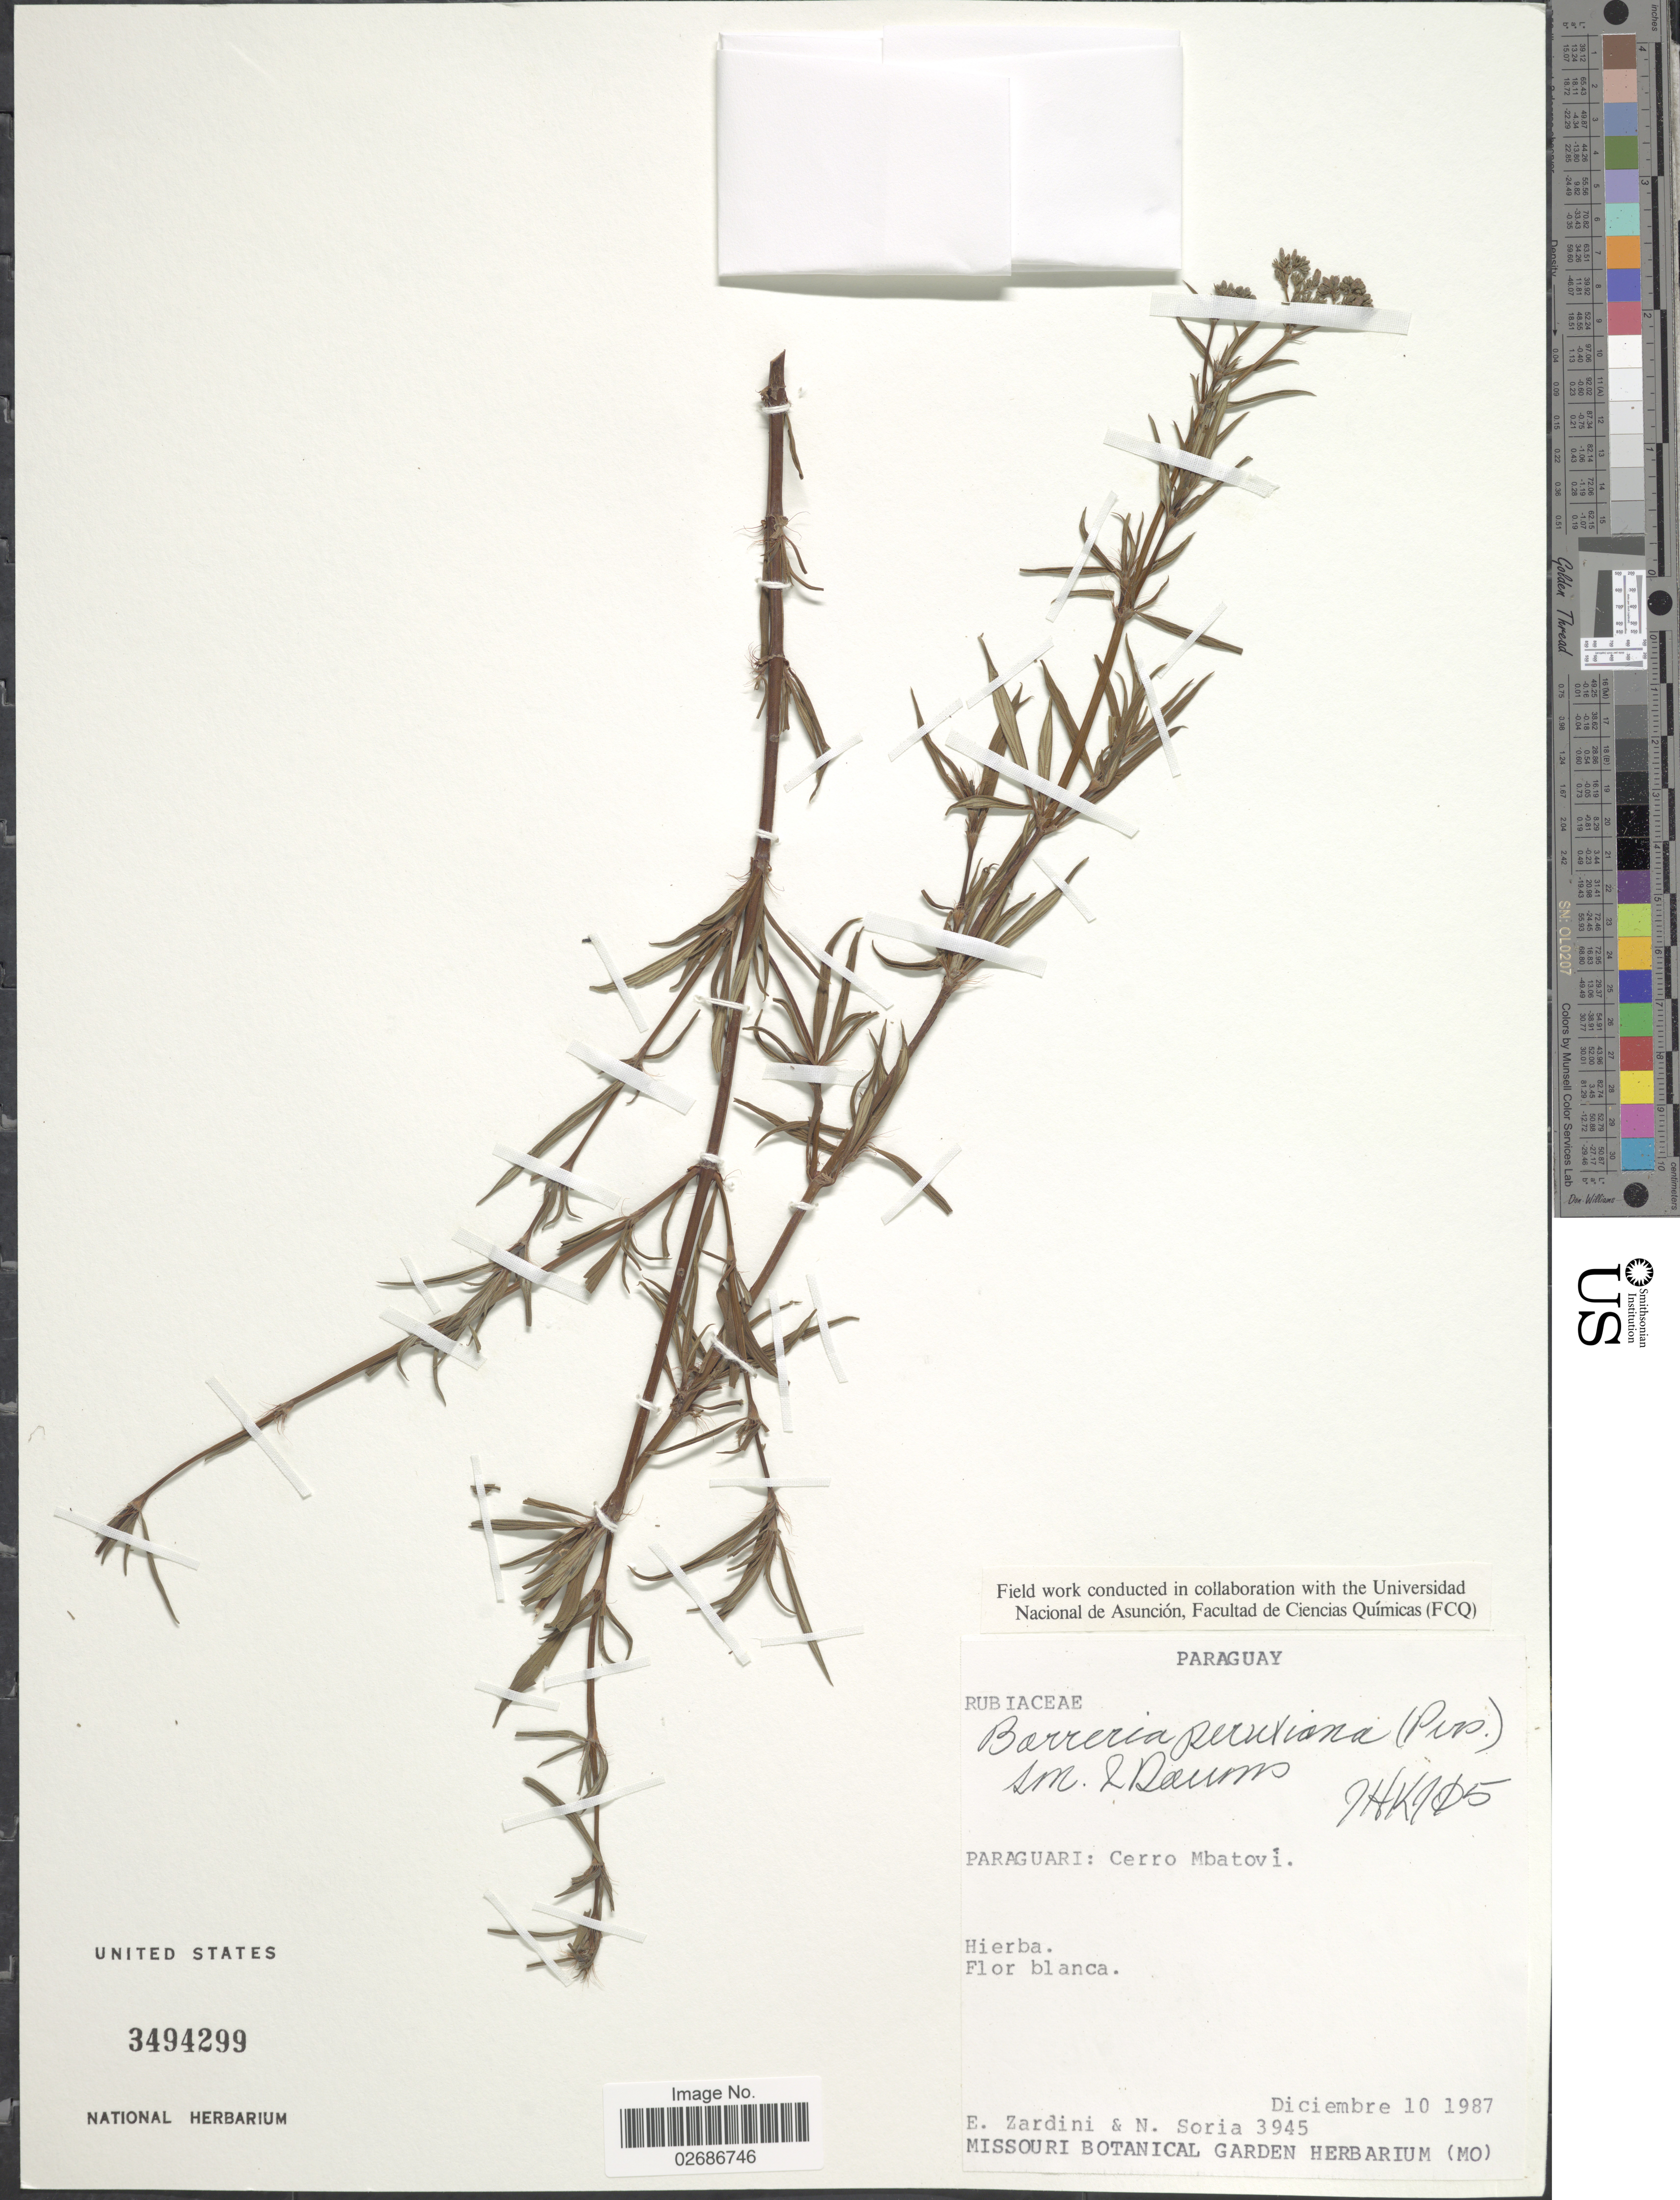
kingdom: Plantae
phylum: Tracheophyta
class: Magnoliopsida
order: Gentianales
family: Rubiaceae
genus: Borreria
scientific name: Borreria peruviana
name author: (Pers.) L.B. Sm. & Downs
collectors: E. M. Zardini & N. Soria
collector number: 3945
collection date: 1987-12-10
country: Paraguay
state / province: Paraguari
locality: Cerro Mbatovi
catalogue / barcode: US 3494299